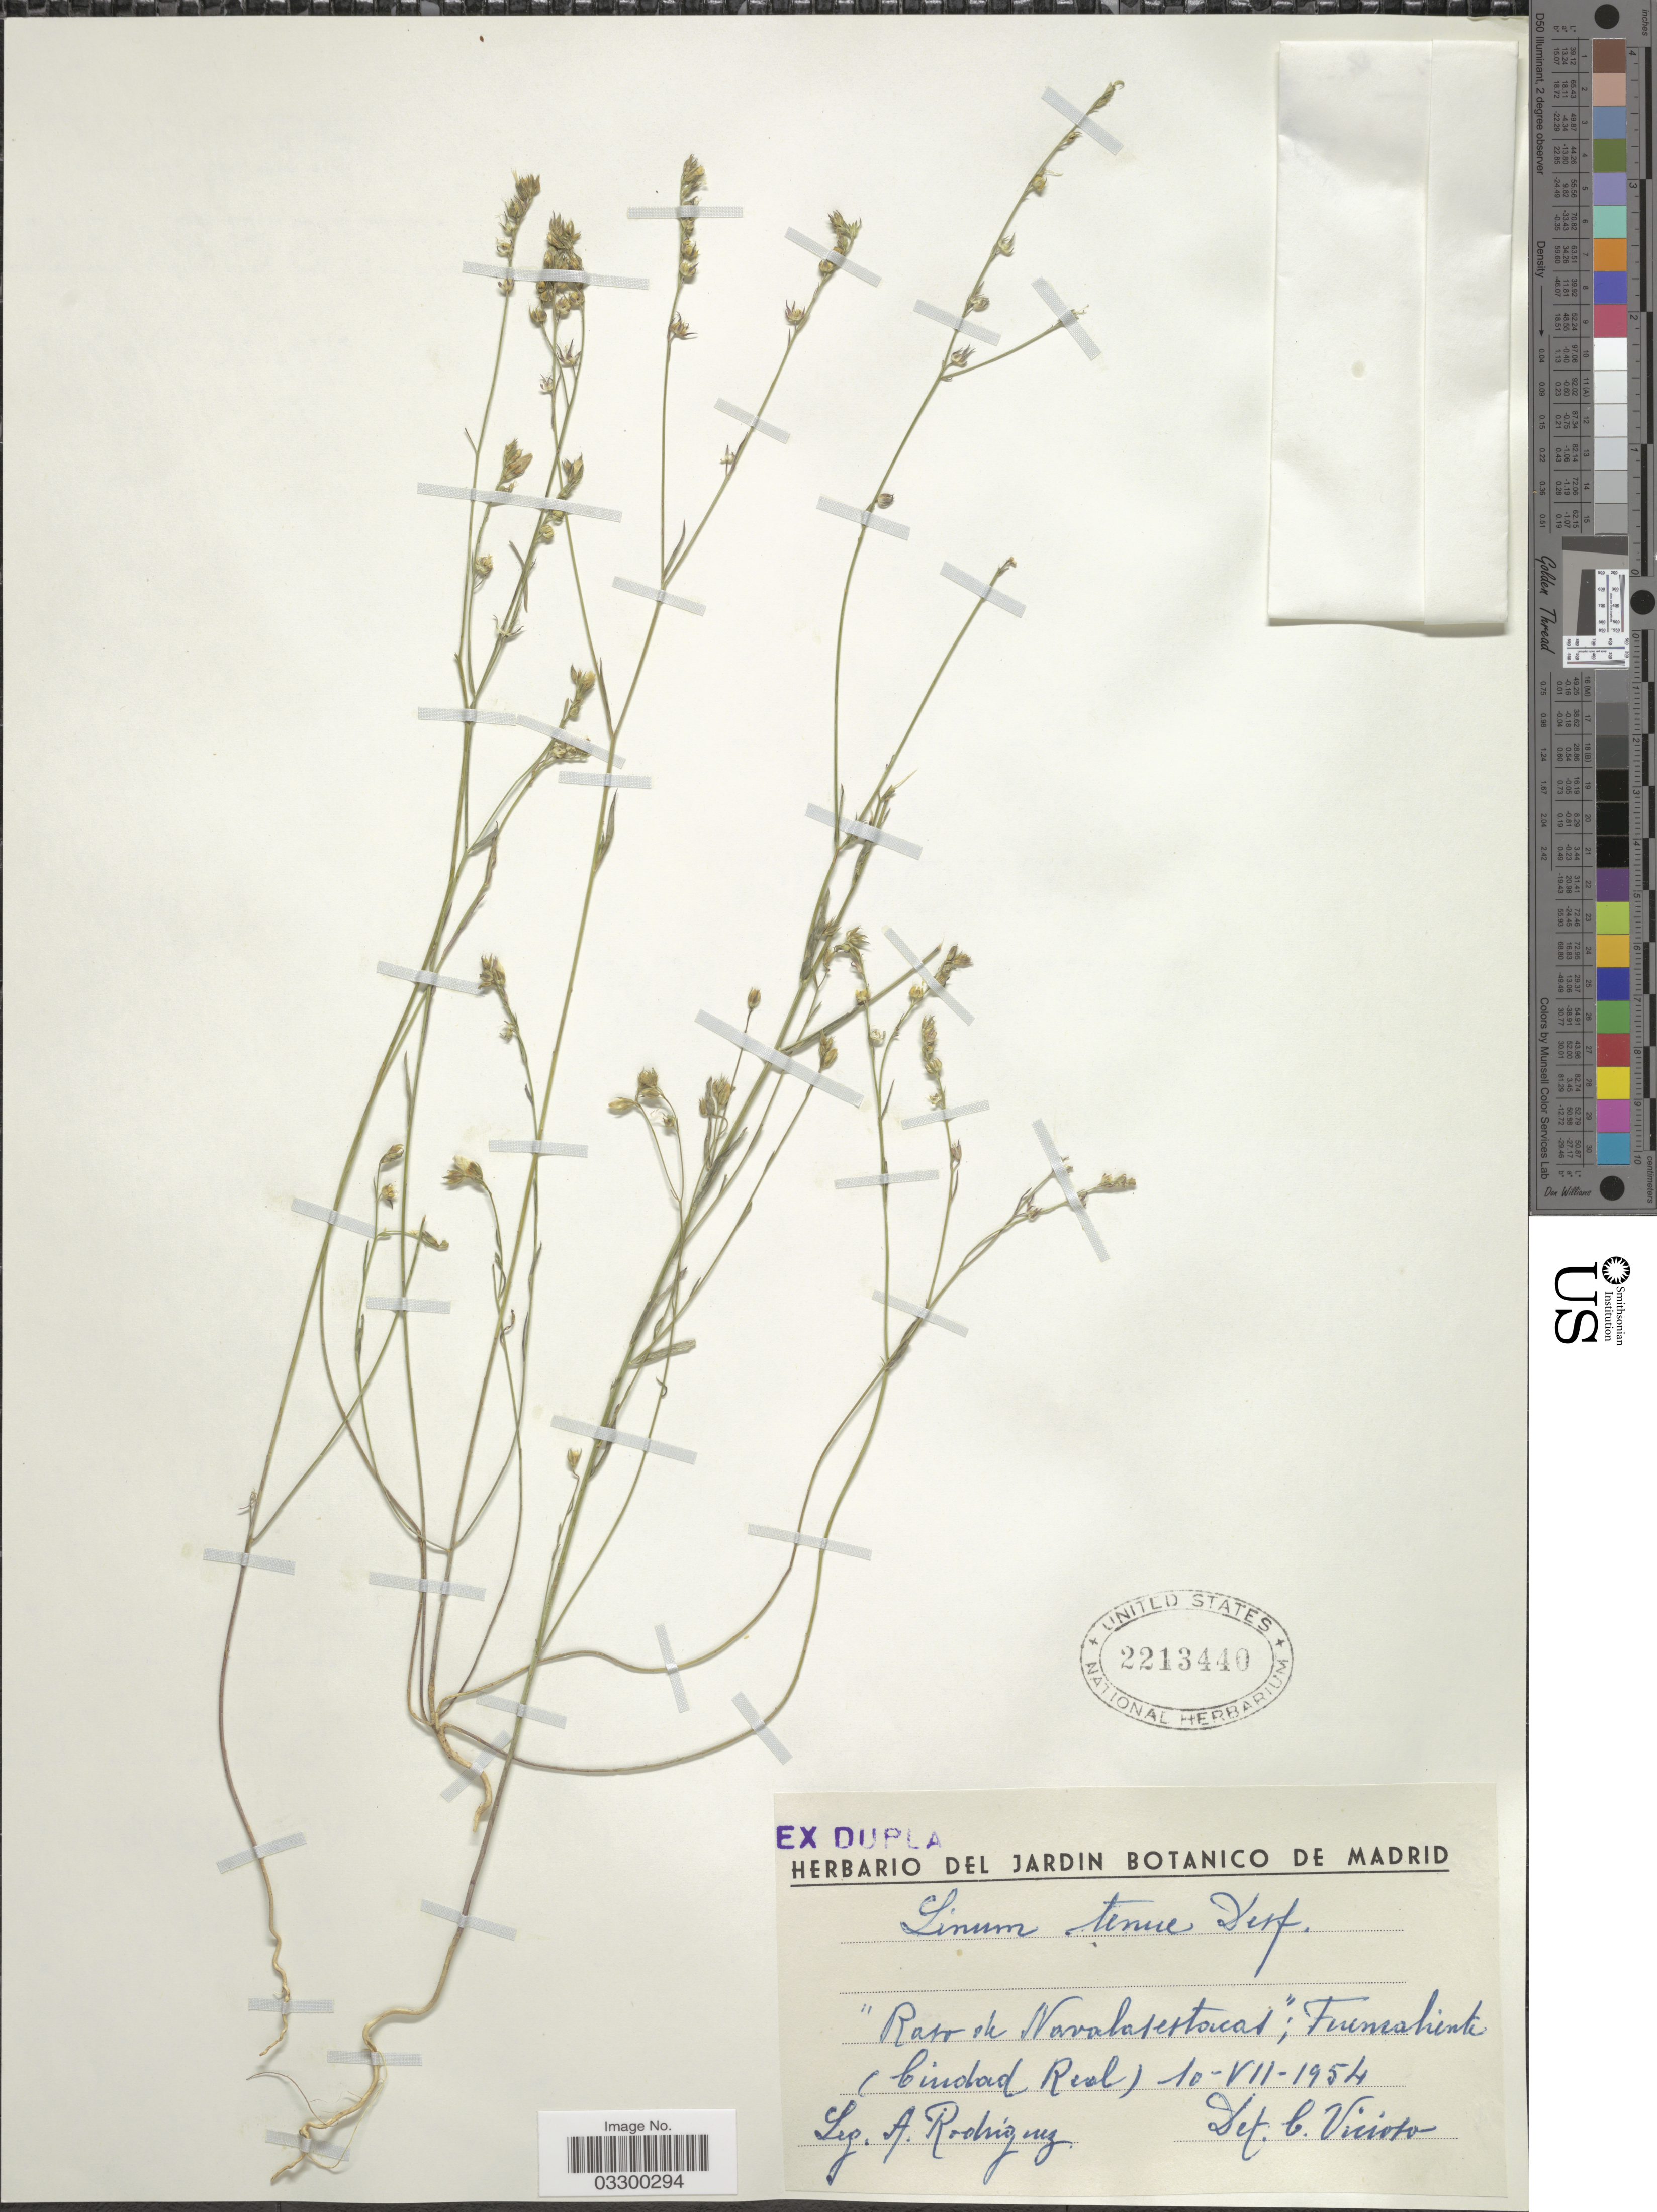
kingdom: Plantae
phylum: Tracheophyta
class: Magnoliopsida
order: Malpighiales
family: Linaceae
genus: Linum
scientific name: Linum tenue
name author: Desf.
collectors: A. Rodríguez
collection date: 1954-07-10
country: Spain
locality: Fuencaliente (Ciudad Real).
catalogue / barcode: US 2213440